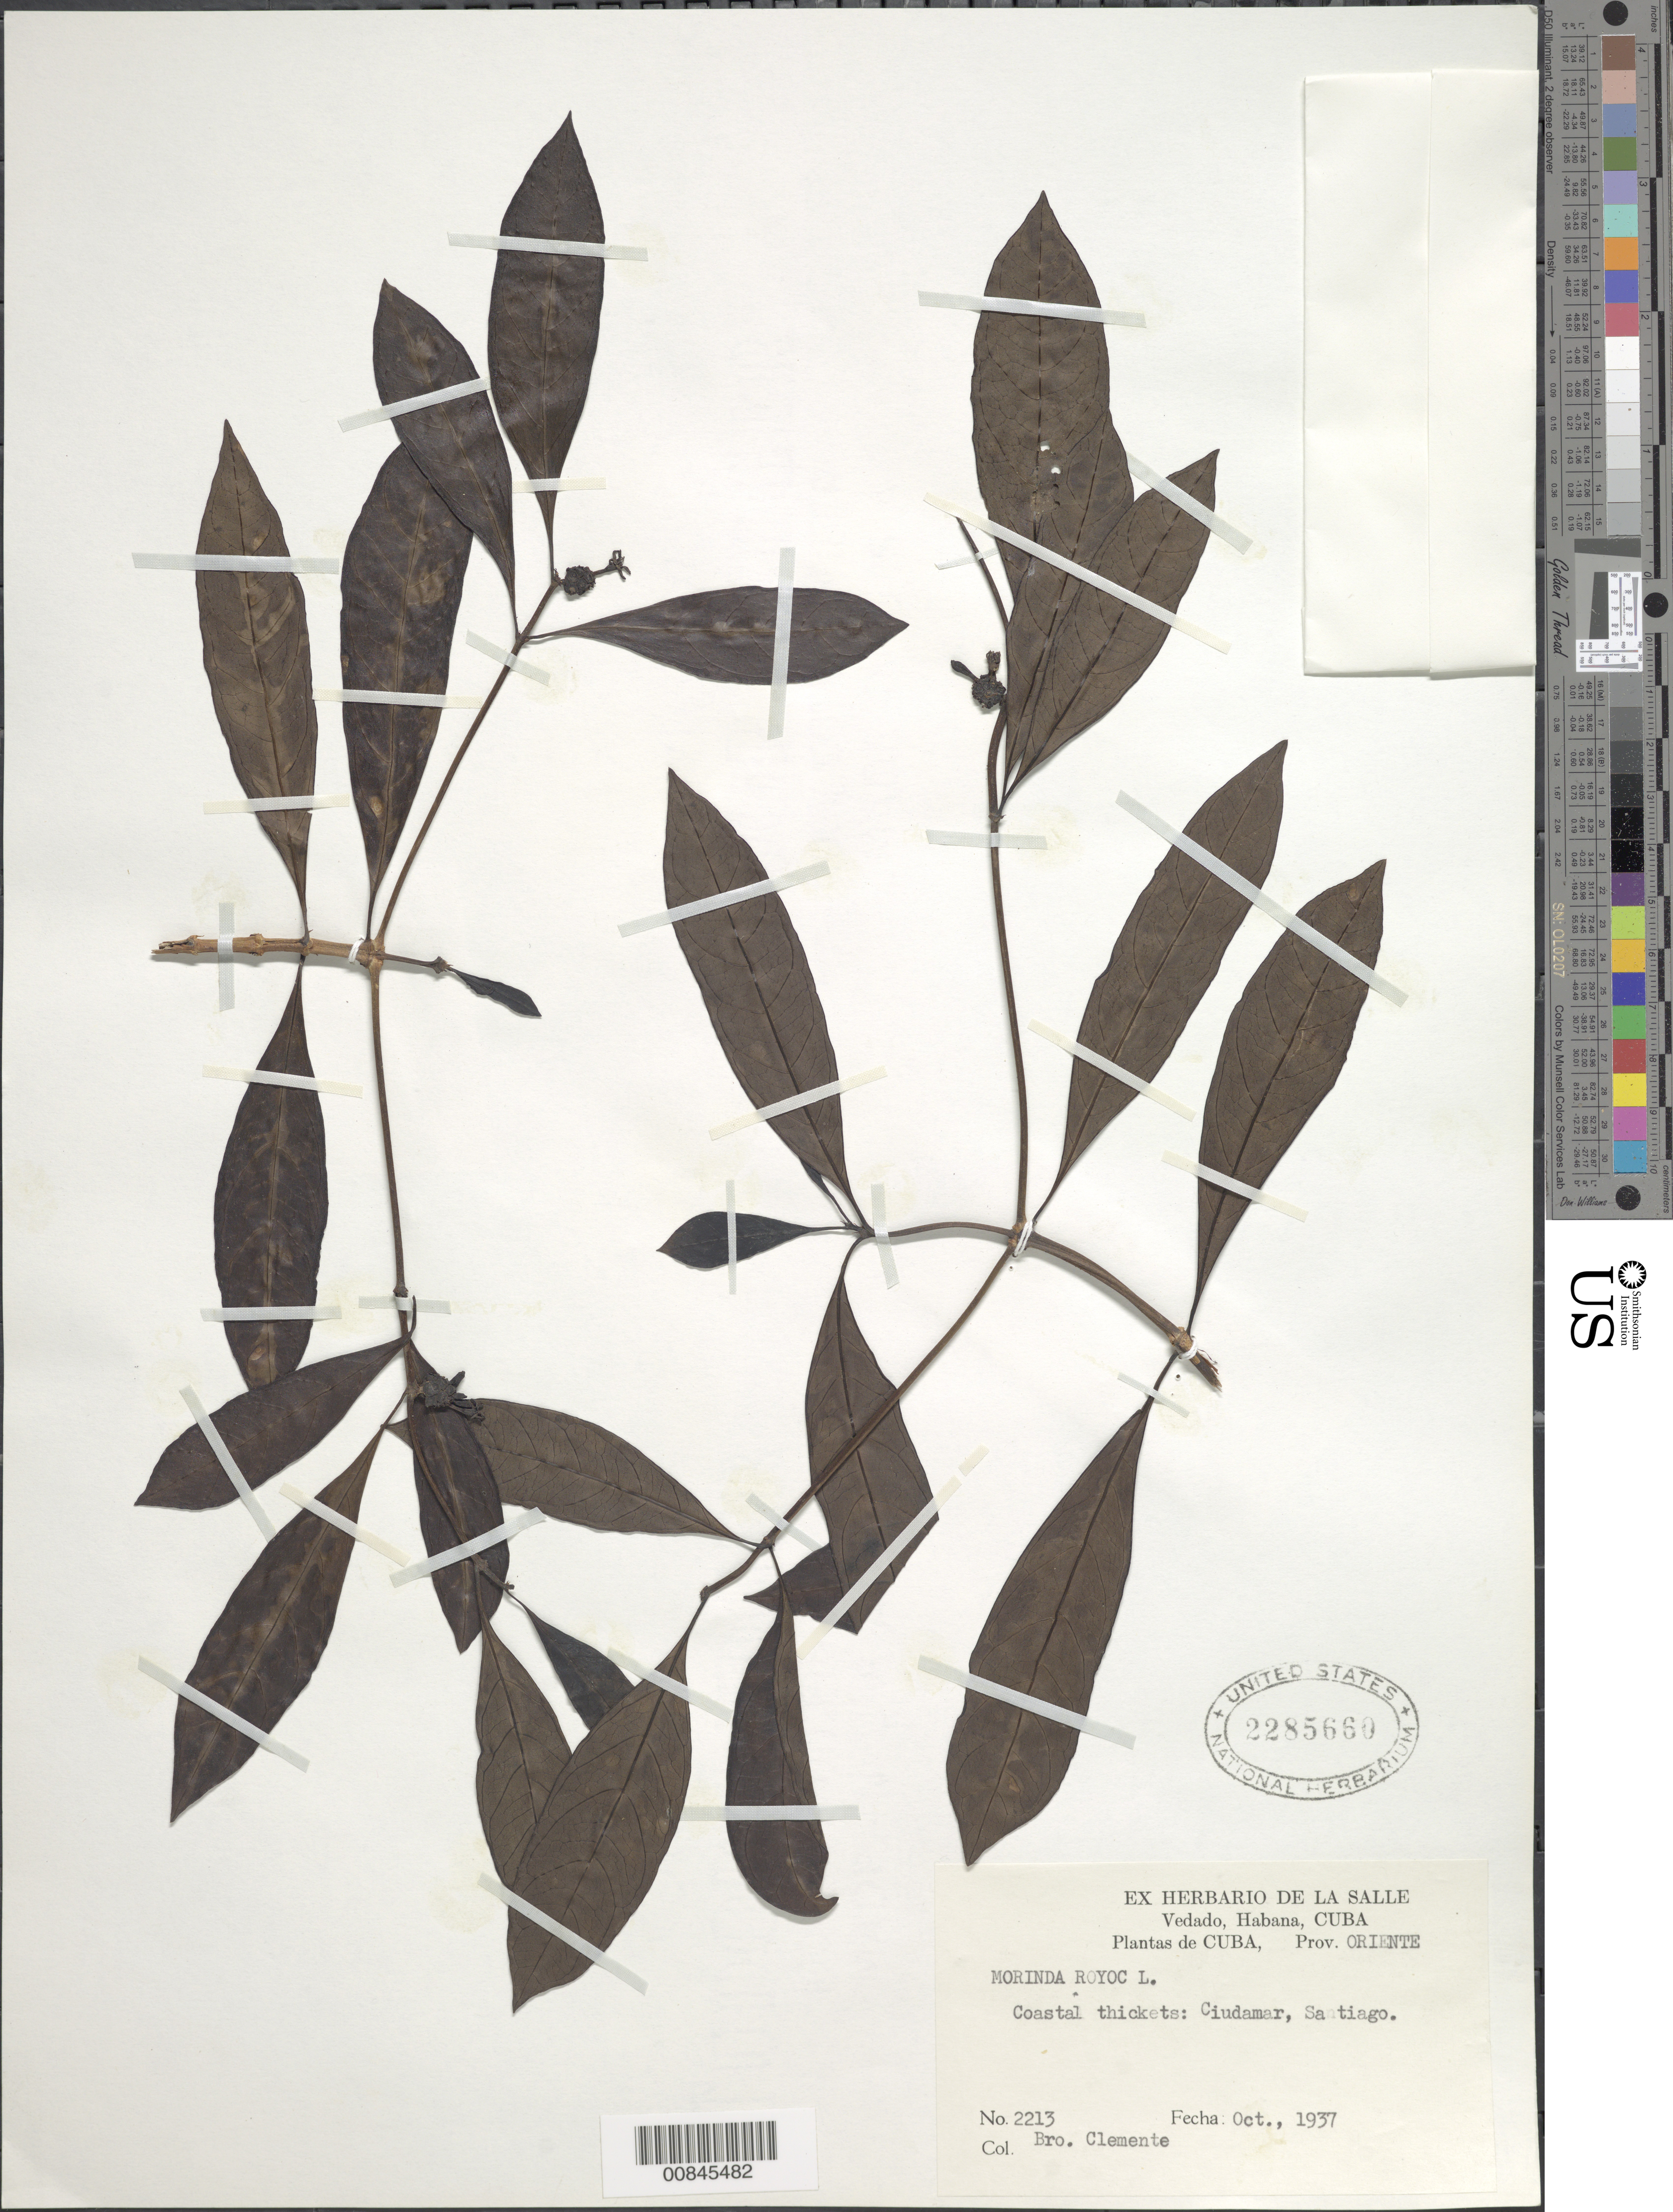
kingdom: Plantae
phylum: Tracheophyta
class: Magnoliopsida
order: Gentianales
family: Rubiaceae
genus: Morinda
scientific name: Morinda royoc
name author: L.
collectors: Bro. Clemente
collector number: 2213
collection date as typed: Oct 1937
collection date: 1937-10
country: Cuba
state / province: Oriente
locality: Ciudamar, Santiago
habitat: Coastal thickets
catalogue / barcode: US 2285660